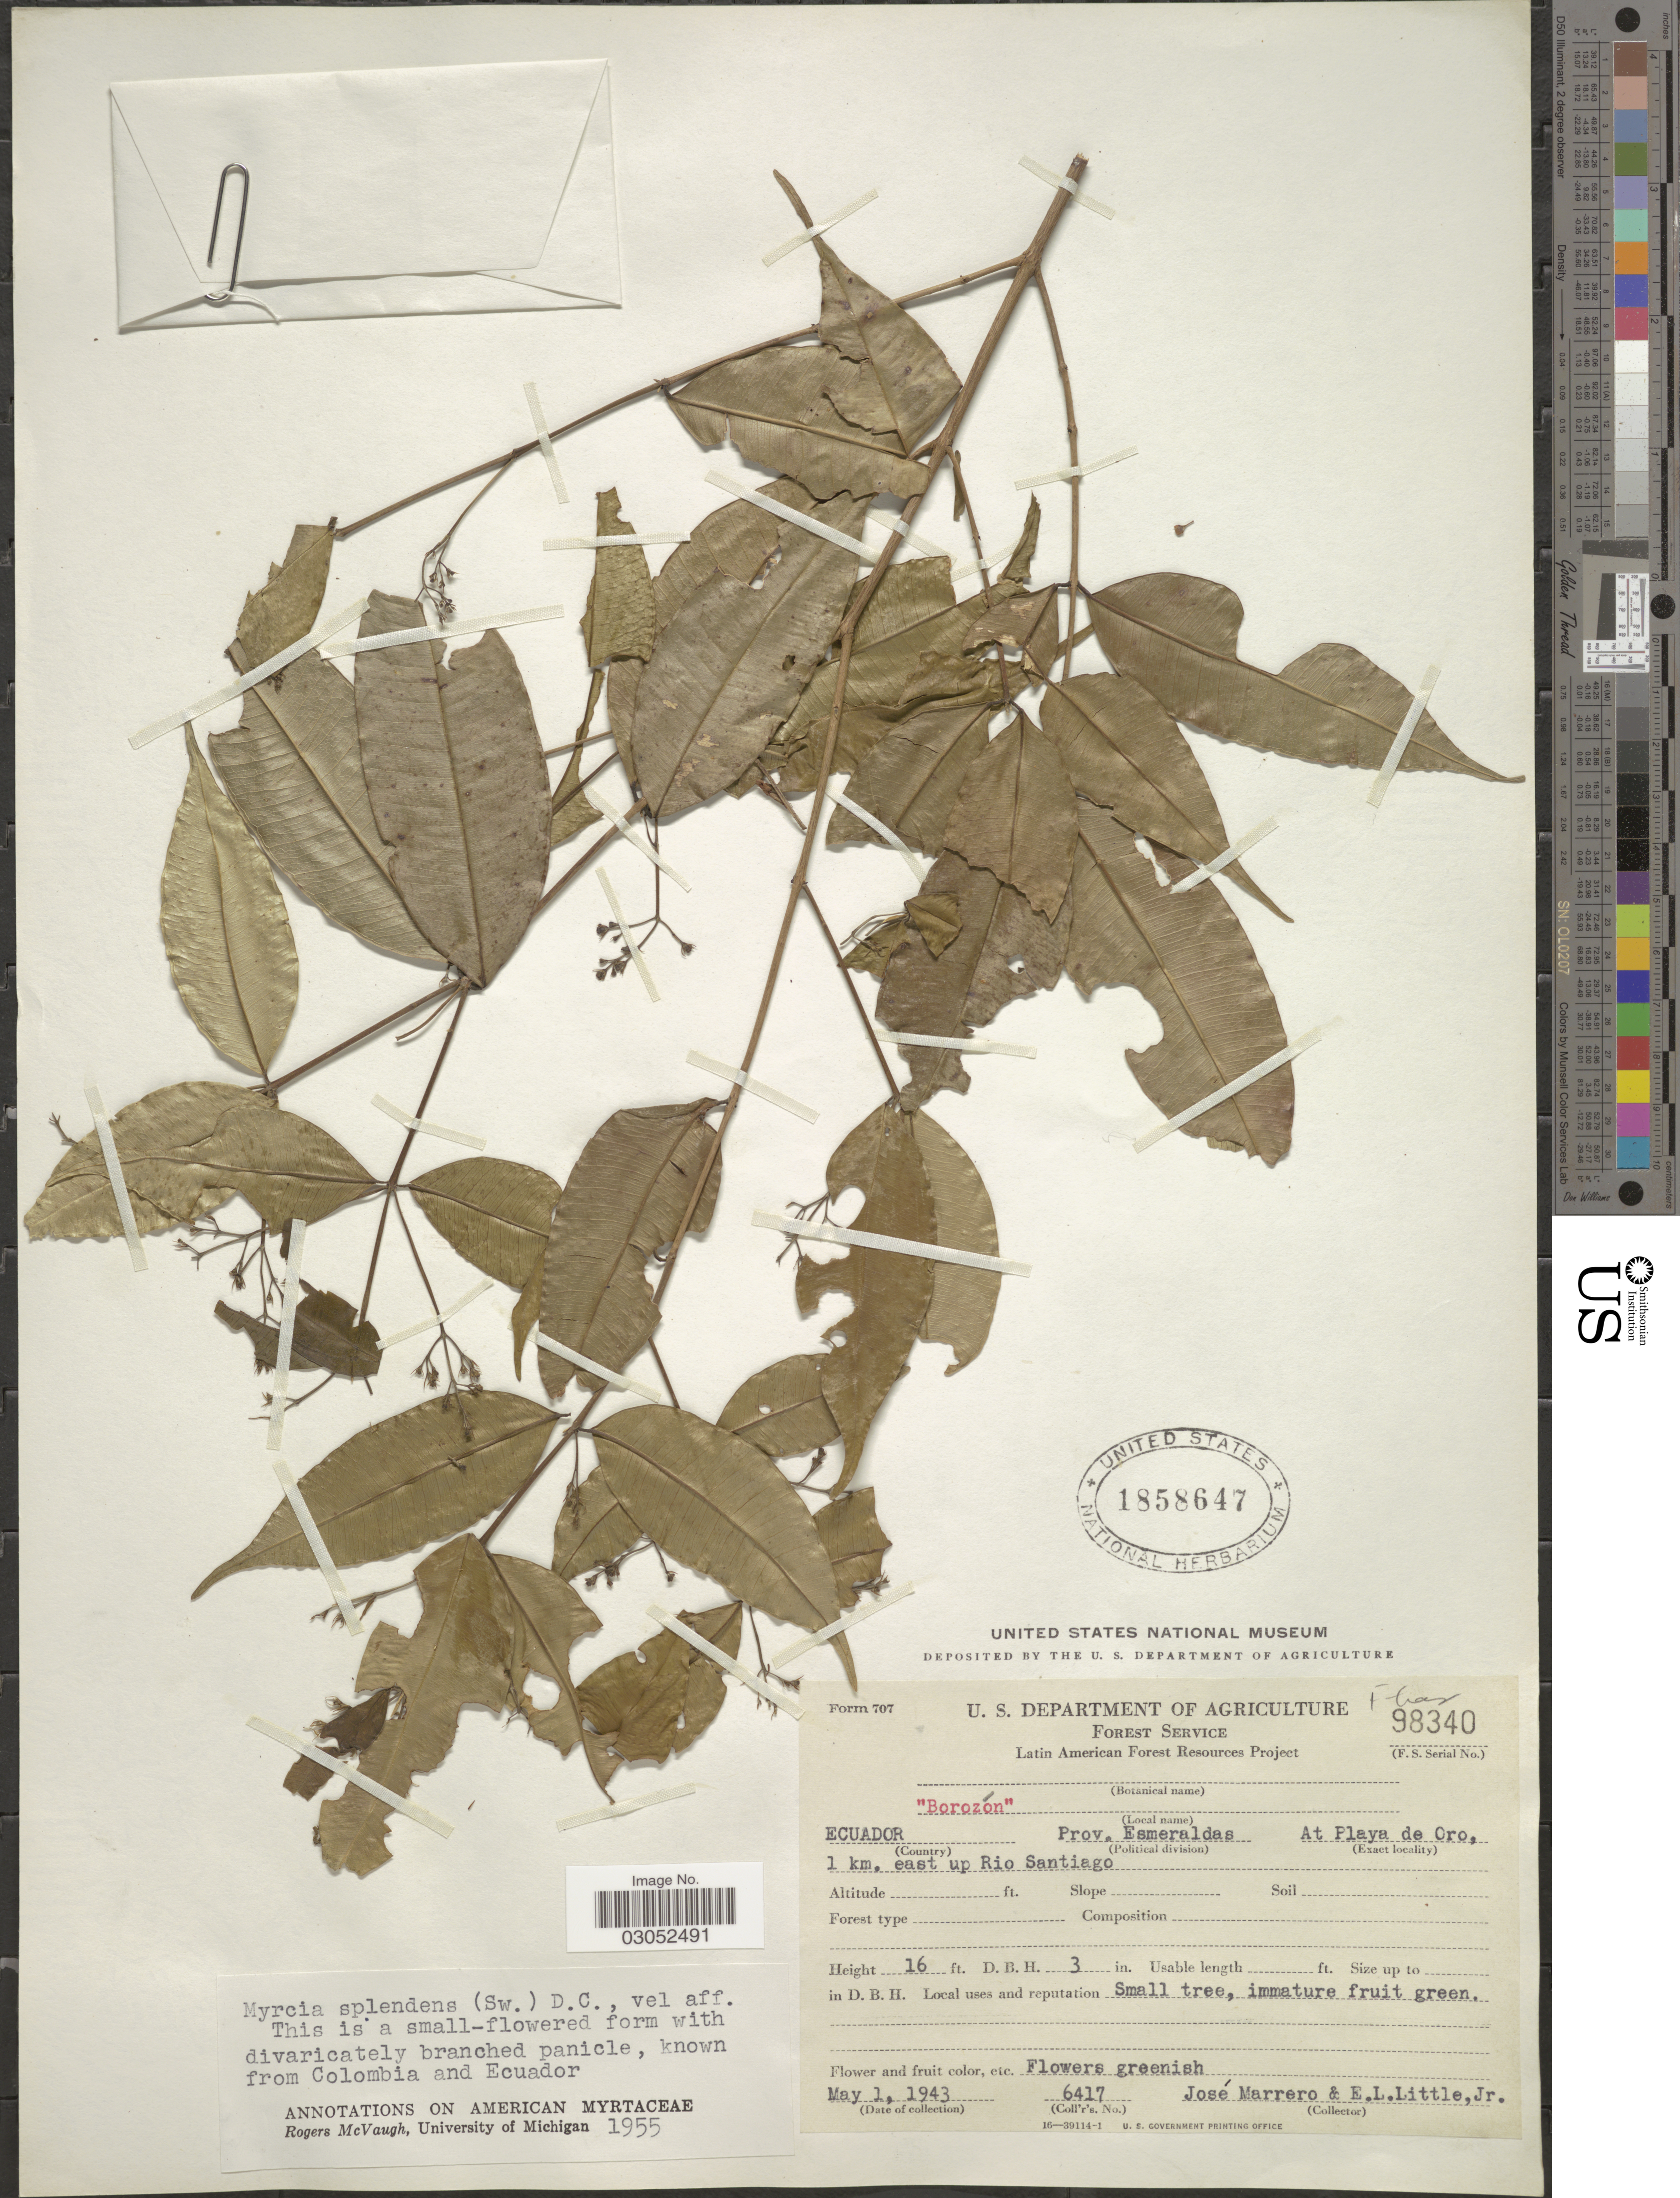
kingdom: Plantae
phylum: Tracheophyta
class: Magnoliopsida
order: Myrtales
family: Myrtaceae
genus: Myrcia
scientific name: Myrcia splendens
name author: (Sw.) DC.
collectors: E. L. Little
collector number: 6417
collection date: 1943-05-01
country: Ecuador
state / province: Esmeraldas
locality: Prov. Esmeraldas. At Playa de Oro, 1 km. east up Rio Santiago.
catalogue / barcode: US 1858647